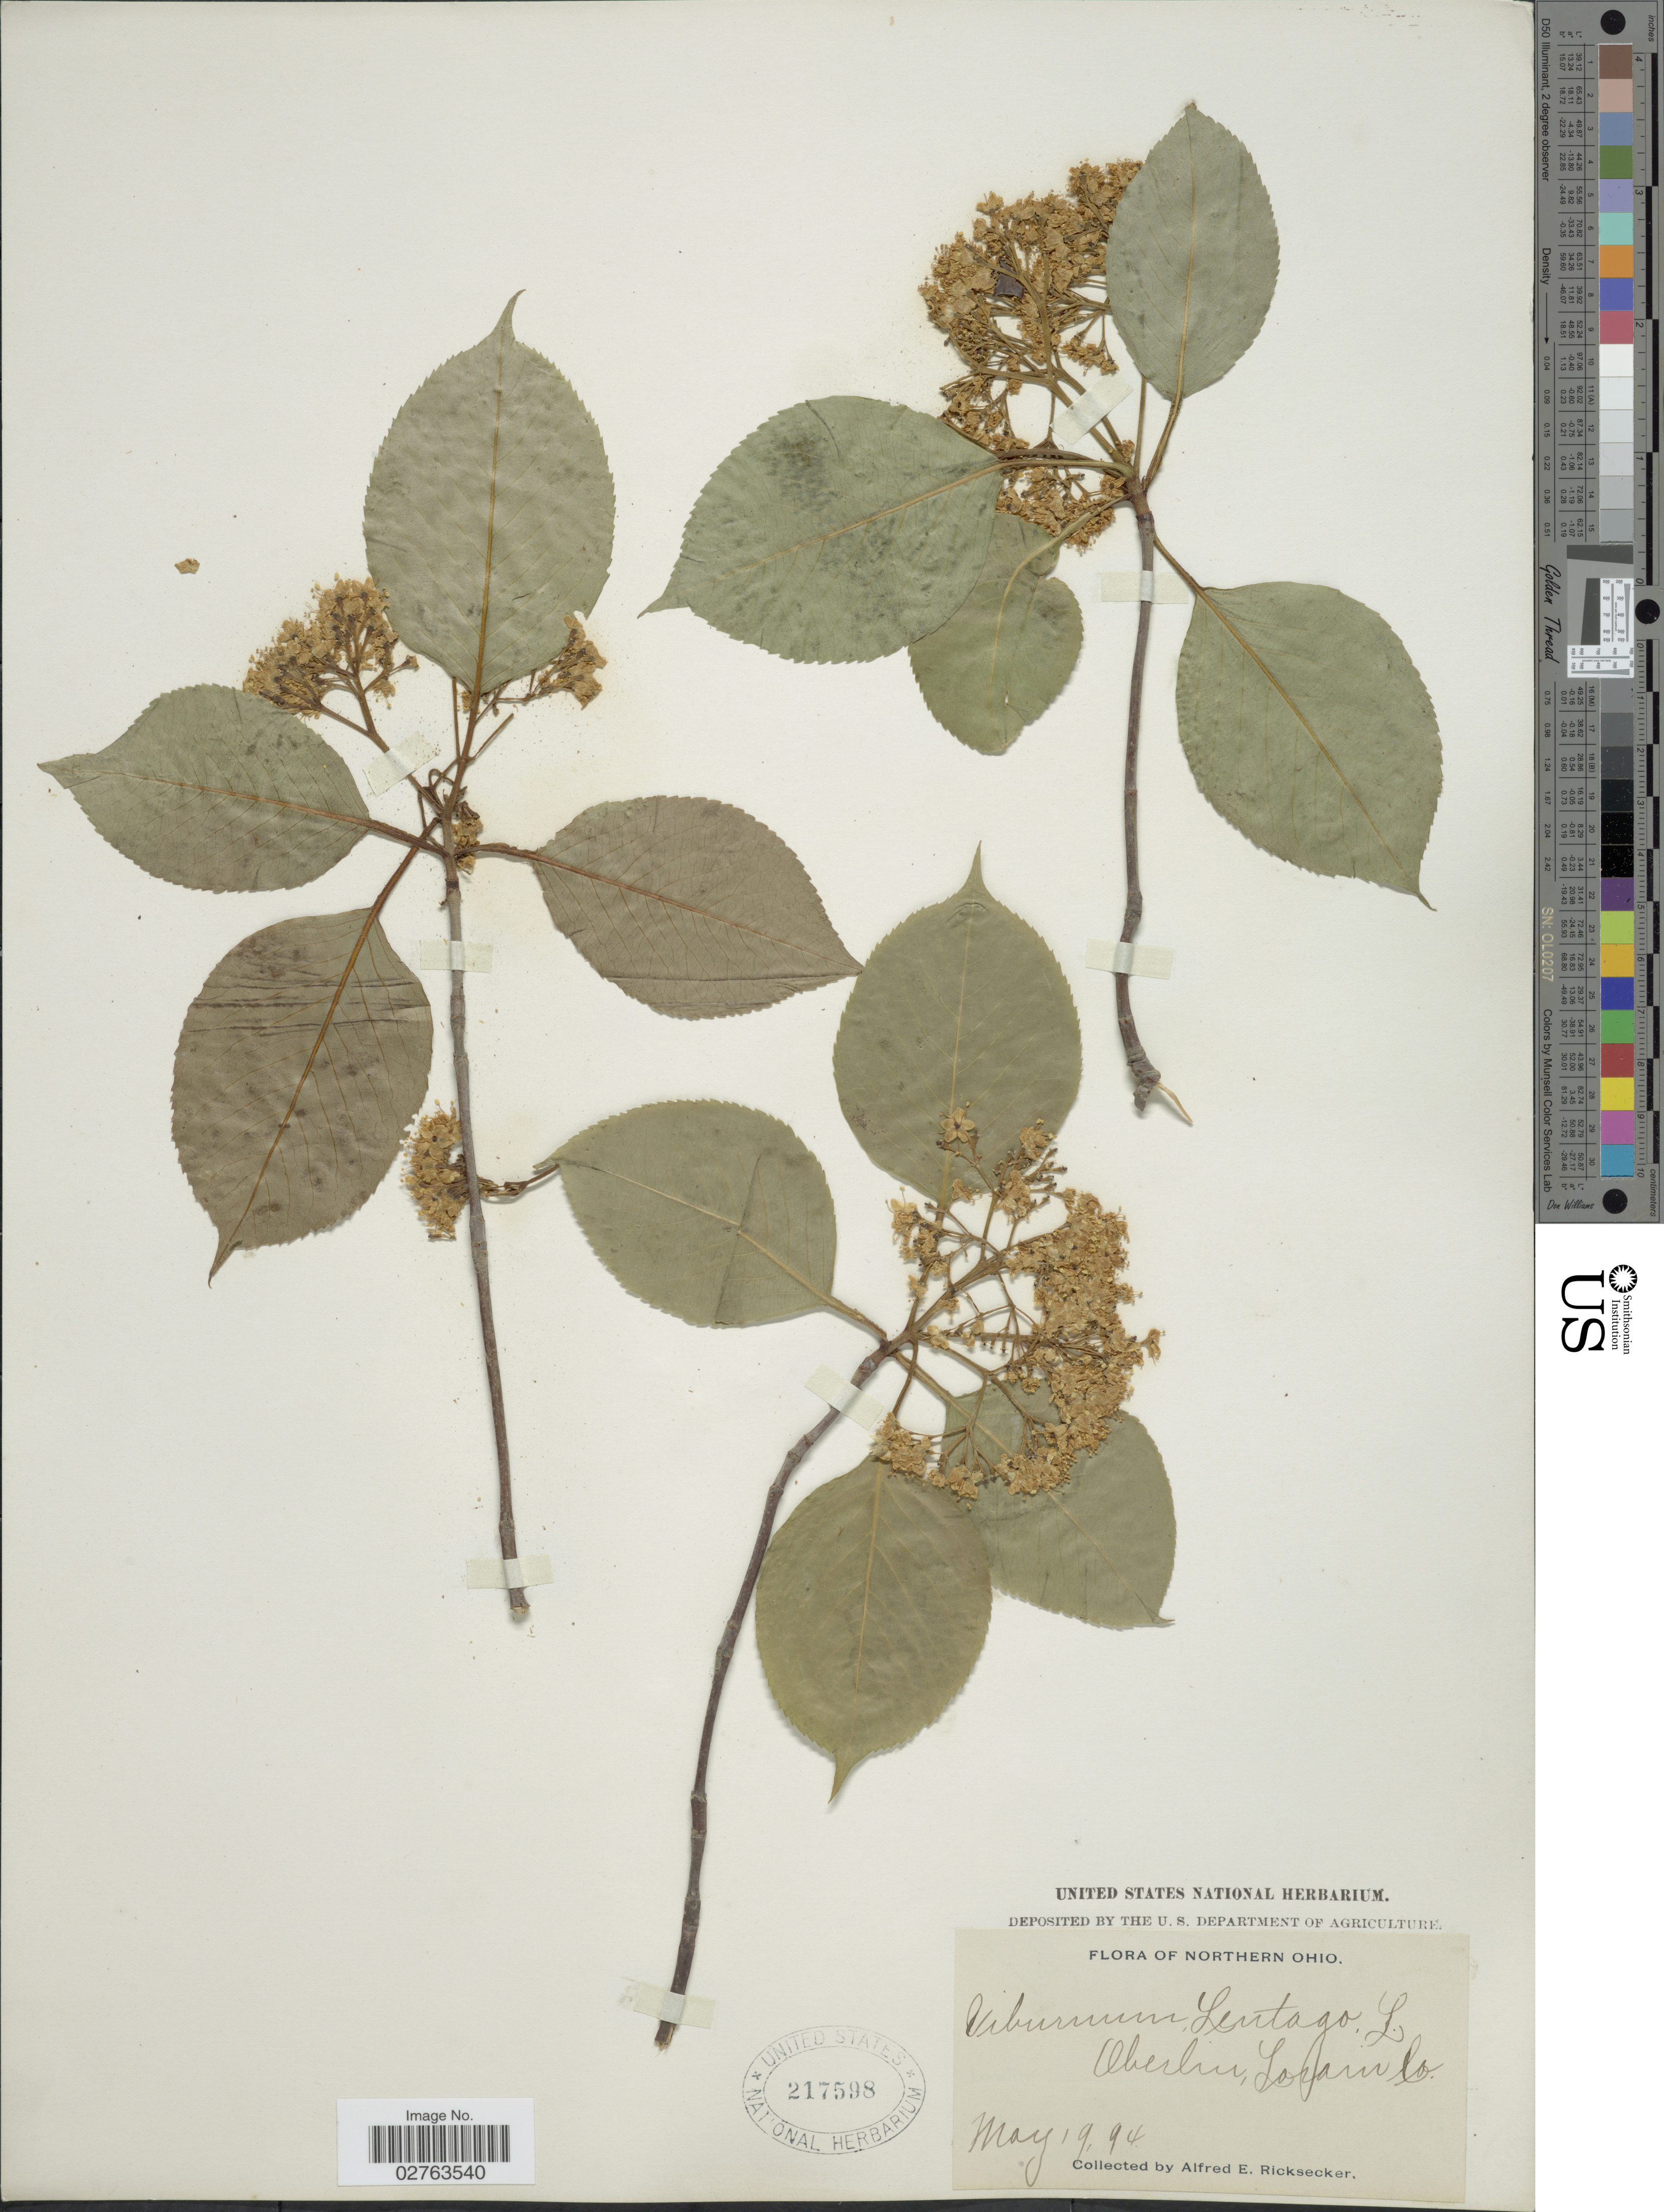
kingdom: Plantae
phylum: Tracheophyta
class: Magnoliopsida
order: Dipsacales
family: Viburnaceae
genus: Viburnum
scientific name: Viburnum lentago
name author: L.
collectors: A. E. Ricksecker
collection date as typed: Transcribed d/m/y: 19/5/94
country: United States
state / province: Ohio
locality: Northern Ohio. Oberlin, Lorain Co.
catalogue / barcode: US 217598